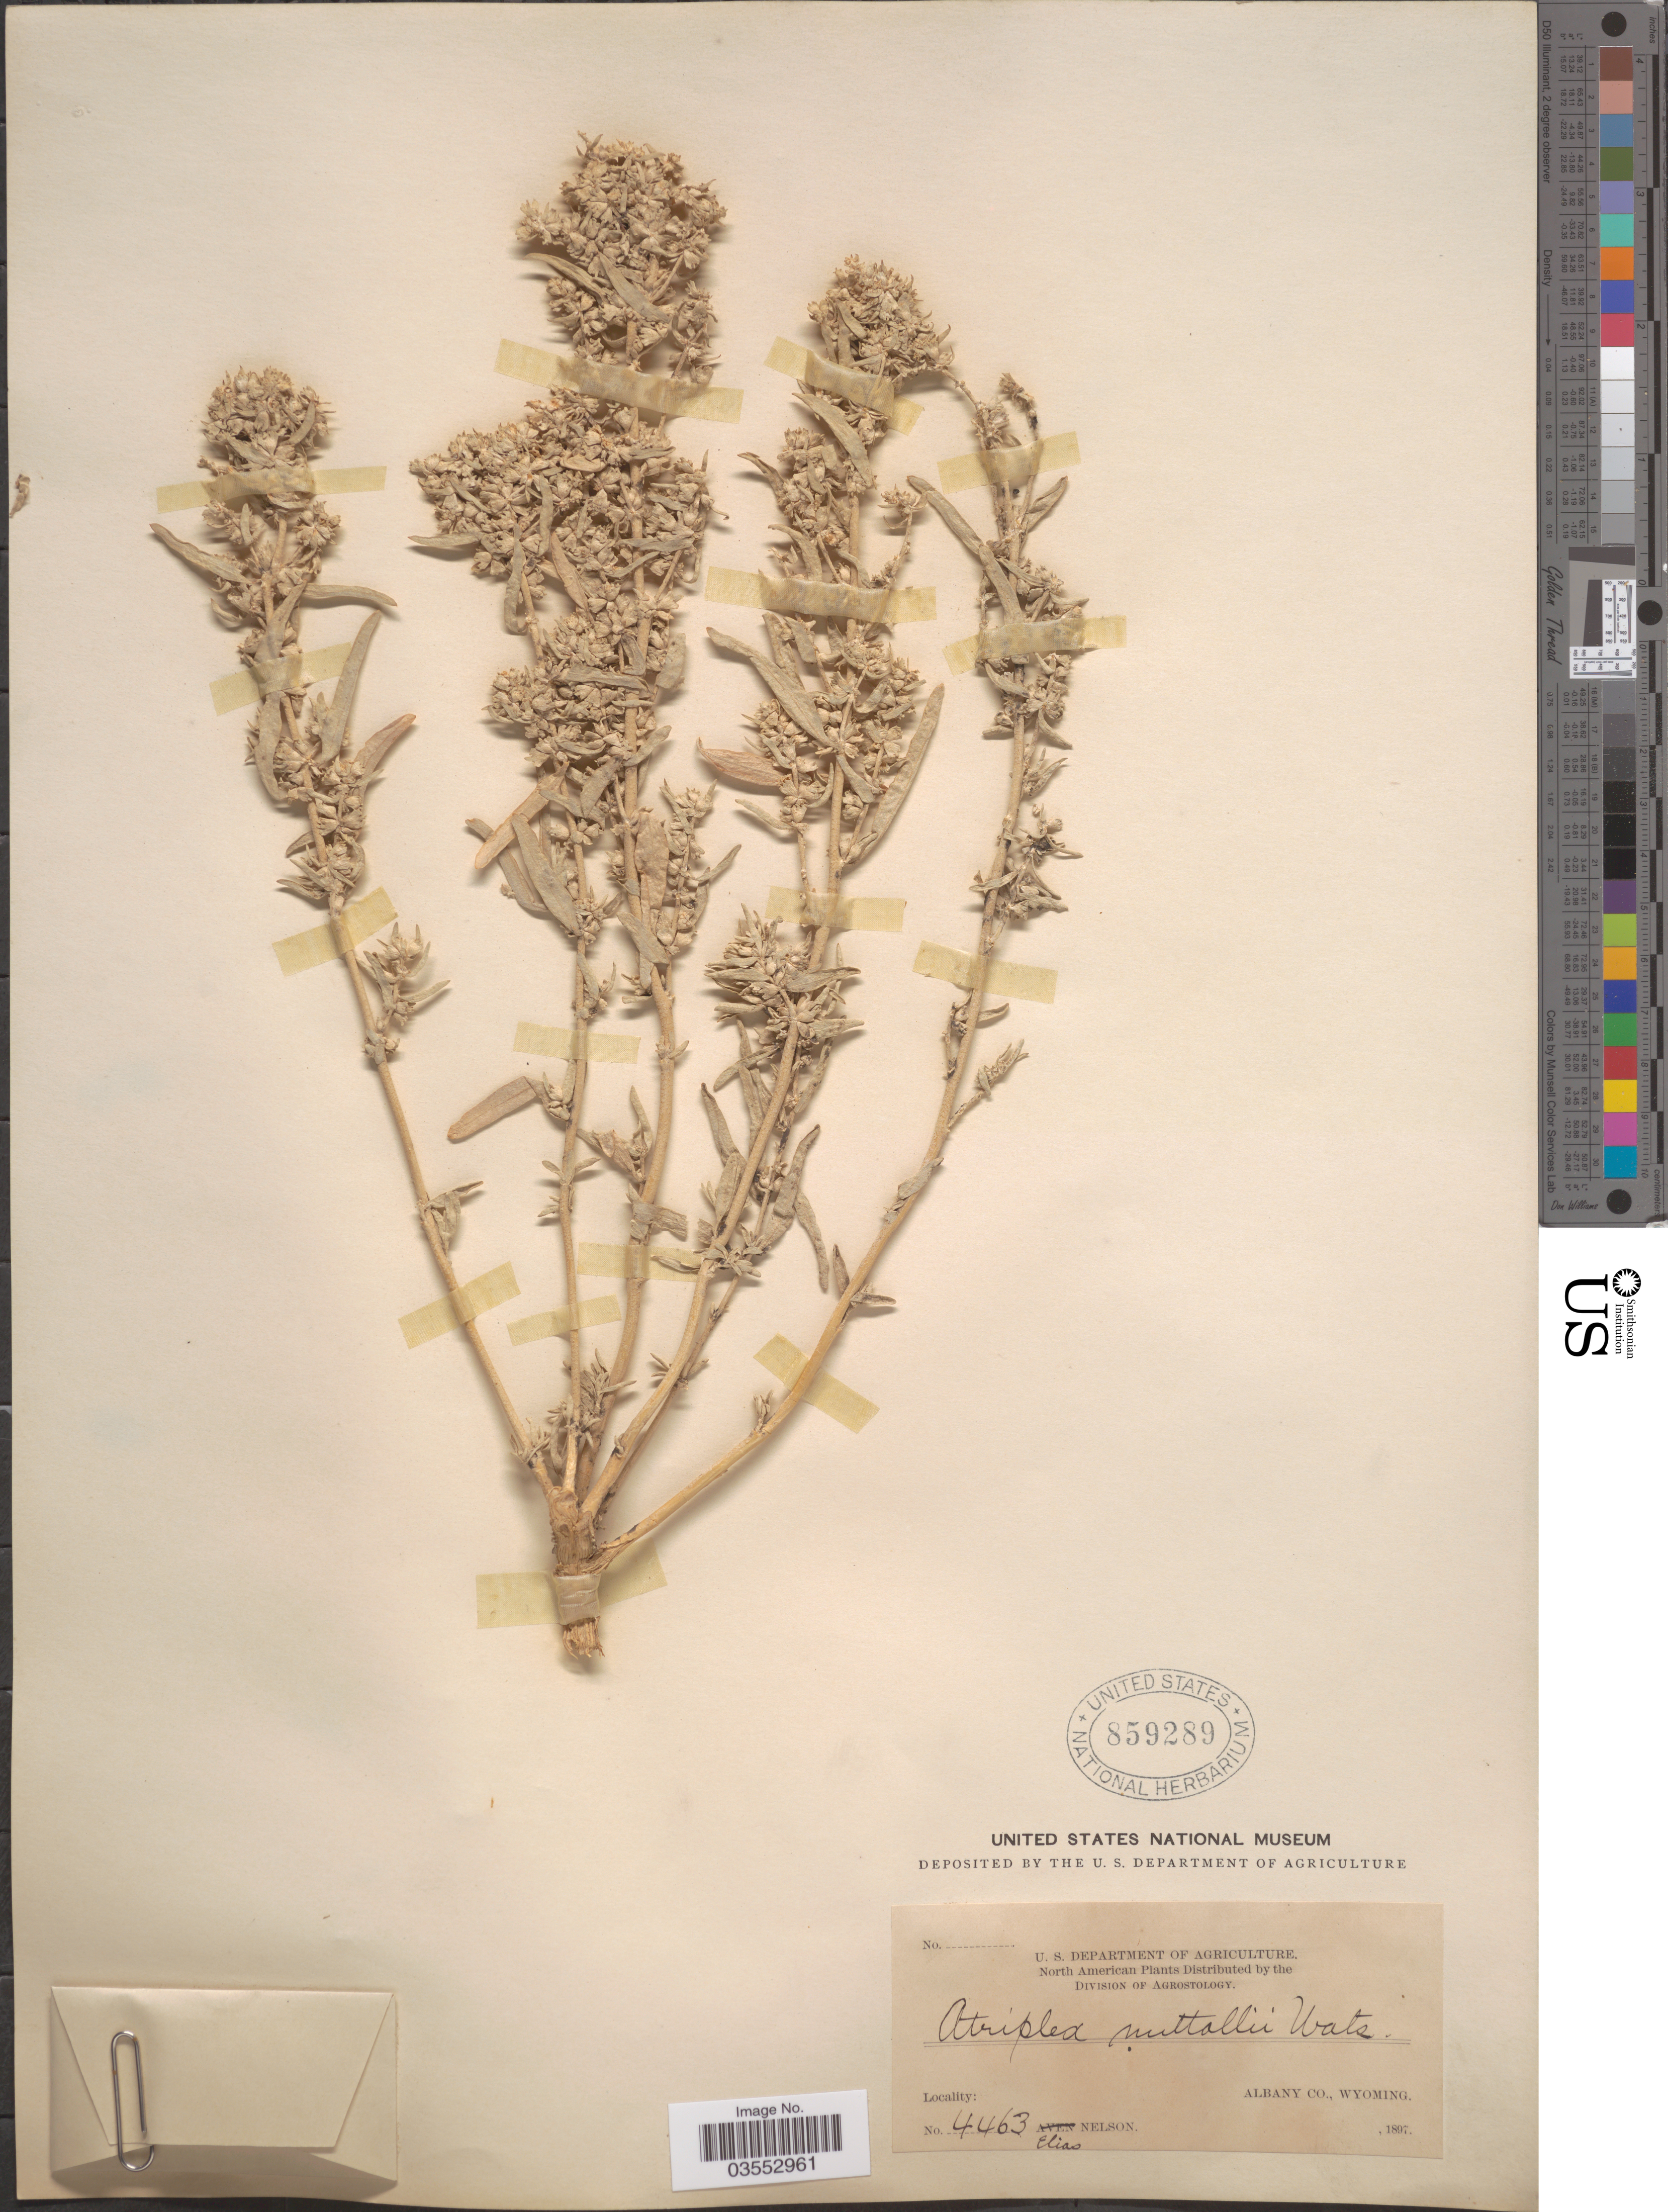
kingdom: Plantae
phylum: Tracheophyta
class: Magnoliopsida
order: Caryophyllales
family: Amaranthaceae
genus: Atriplex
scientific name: Atriplex tridentata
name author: Kuntze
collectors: E. Nelson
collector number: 4463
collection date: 1897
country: United States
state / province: Wyoming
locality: Albany Co.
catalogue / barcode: US 859289